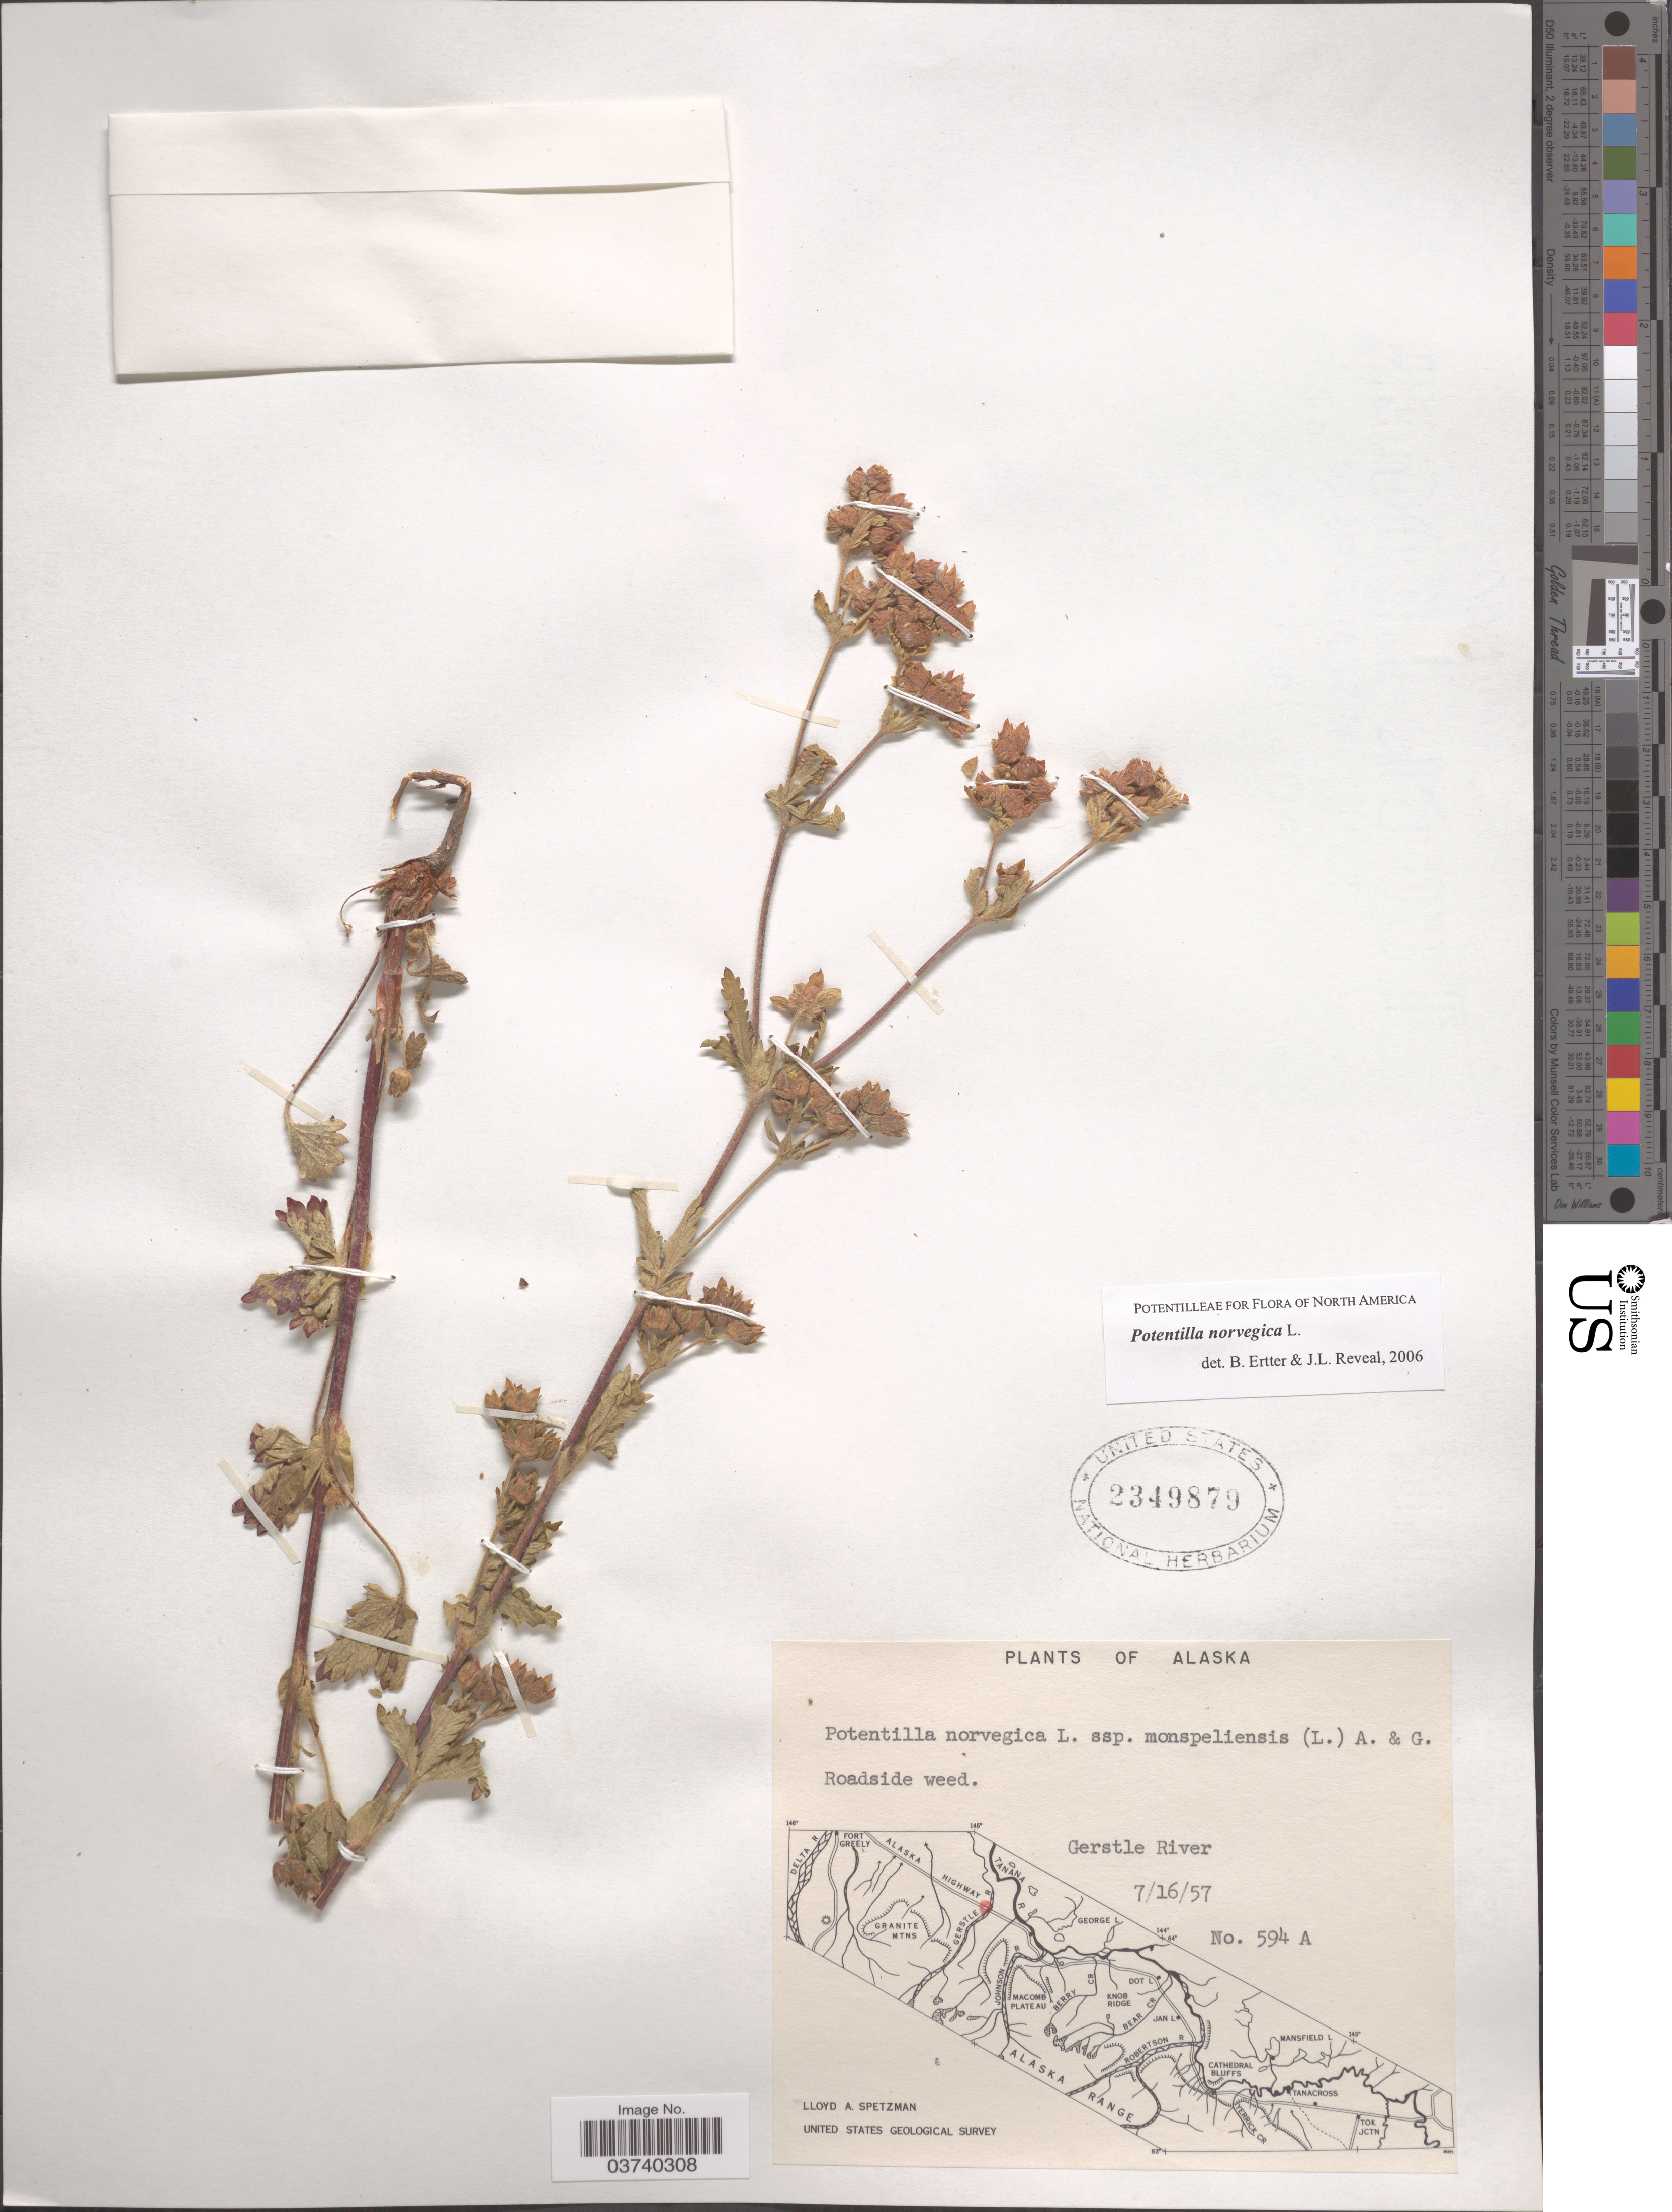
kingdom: Plantae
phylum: Tracheophyta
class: Magnoliopsida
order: Rosales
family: Rosaceae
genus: Potentilla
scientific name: Potentilla norvegica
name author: L.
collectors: L. Spetzman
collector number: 594A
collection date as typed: Transcribed d/m/y: 16/7/57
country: United States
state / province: Alaska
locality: Gerstle River.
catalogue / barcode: US 2349879